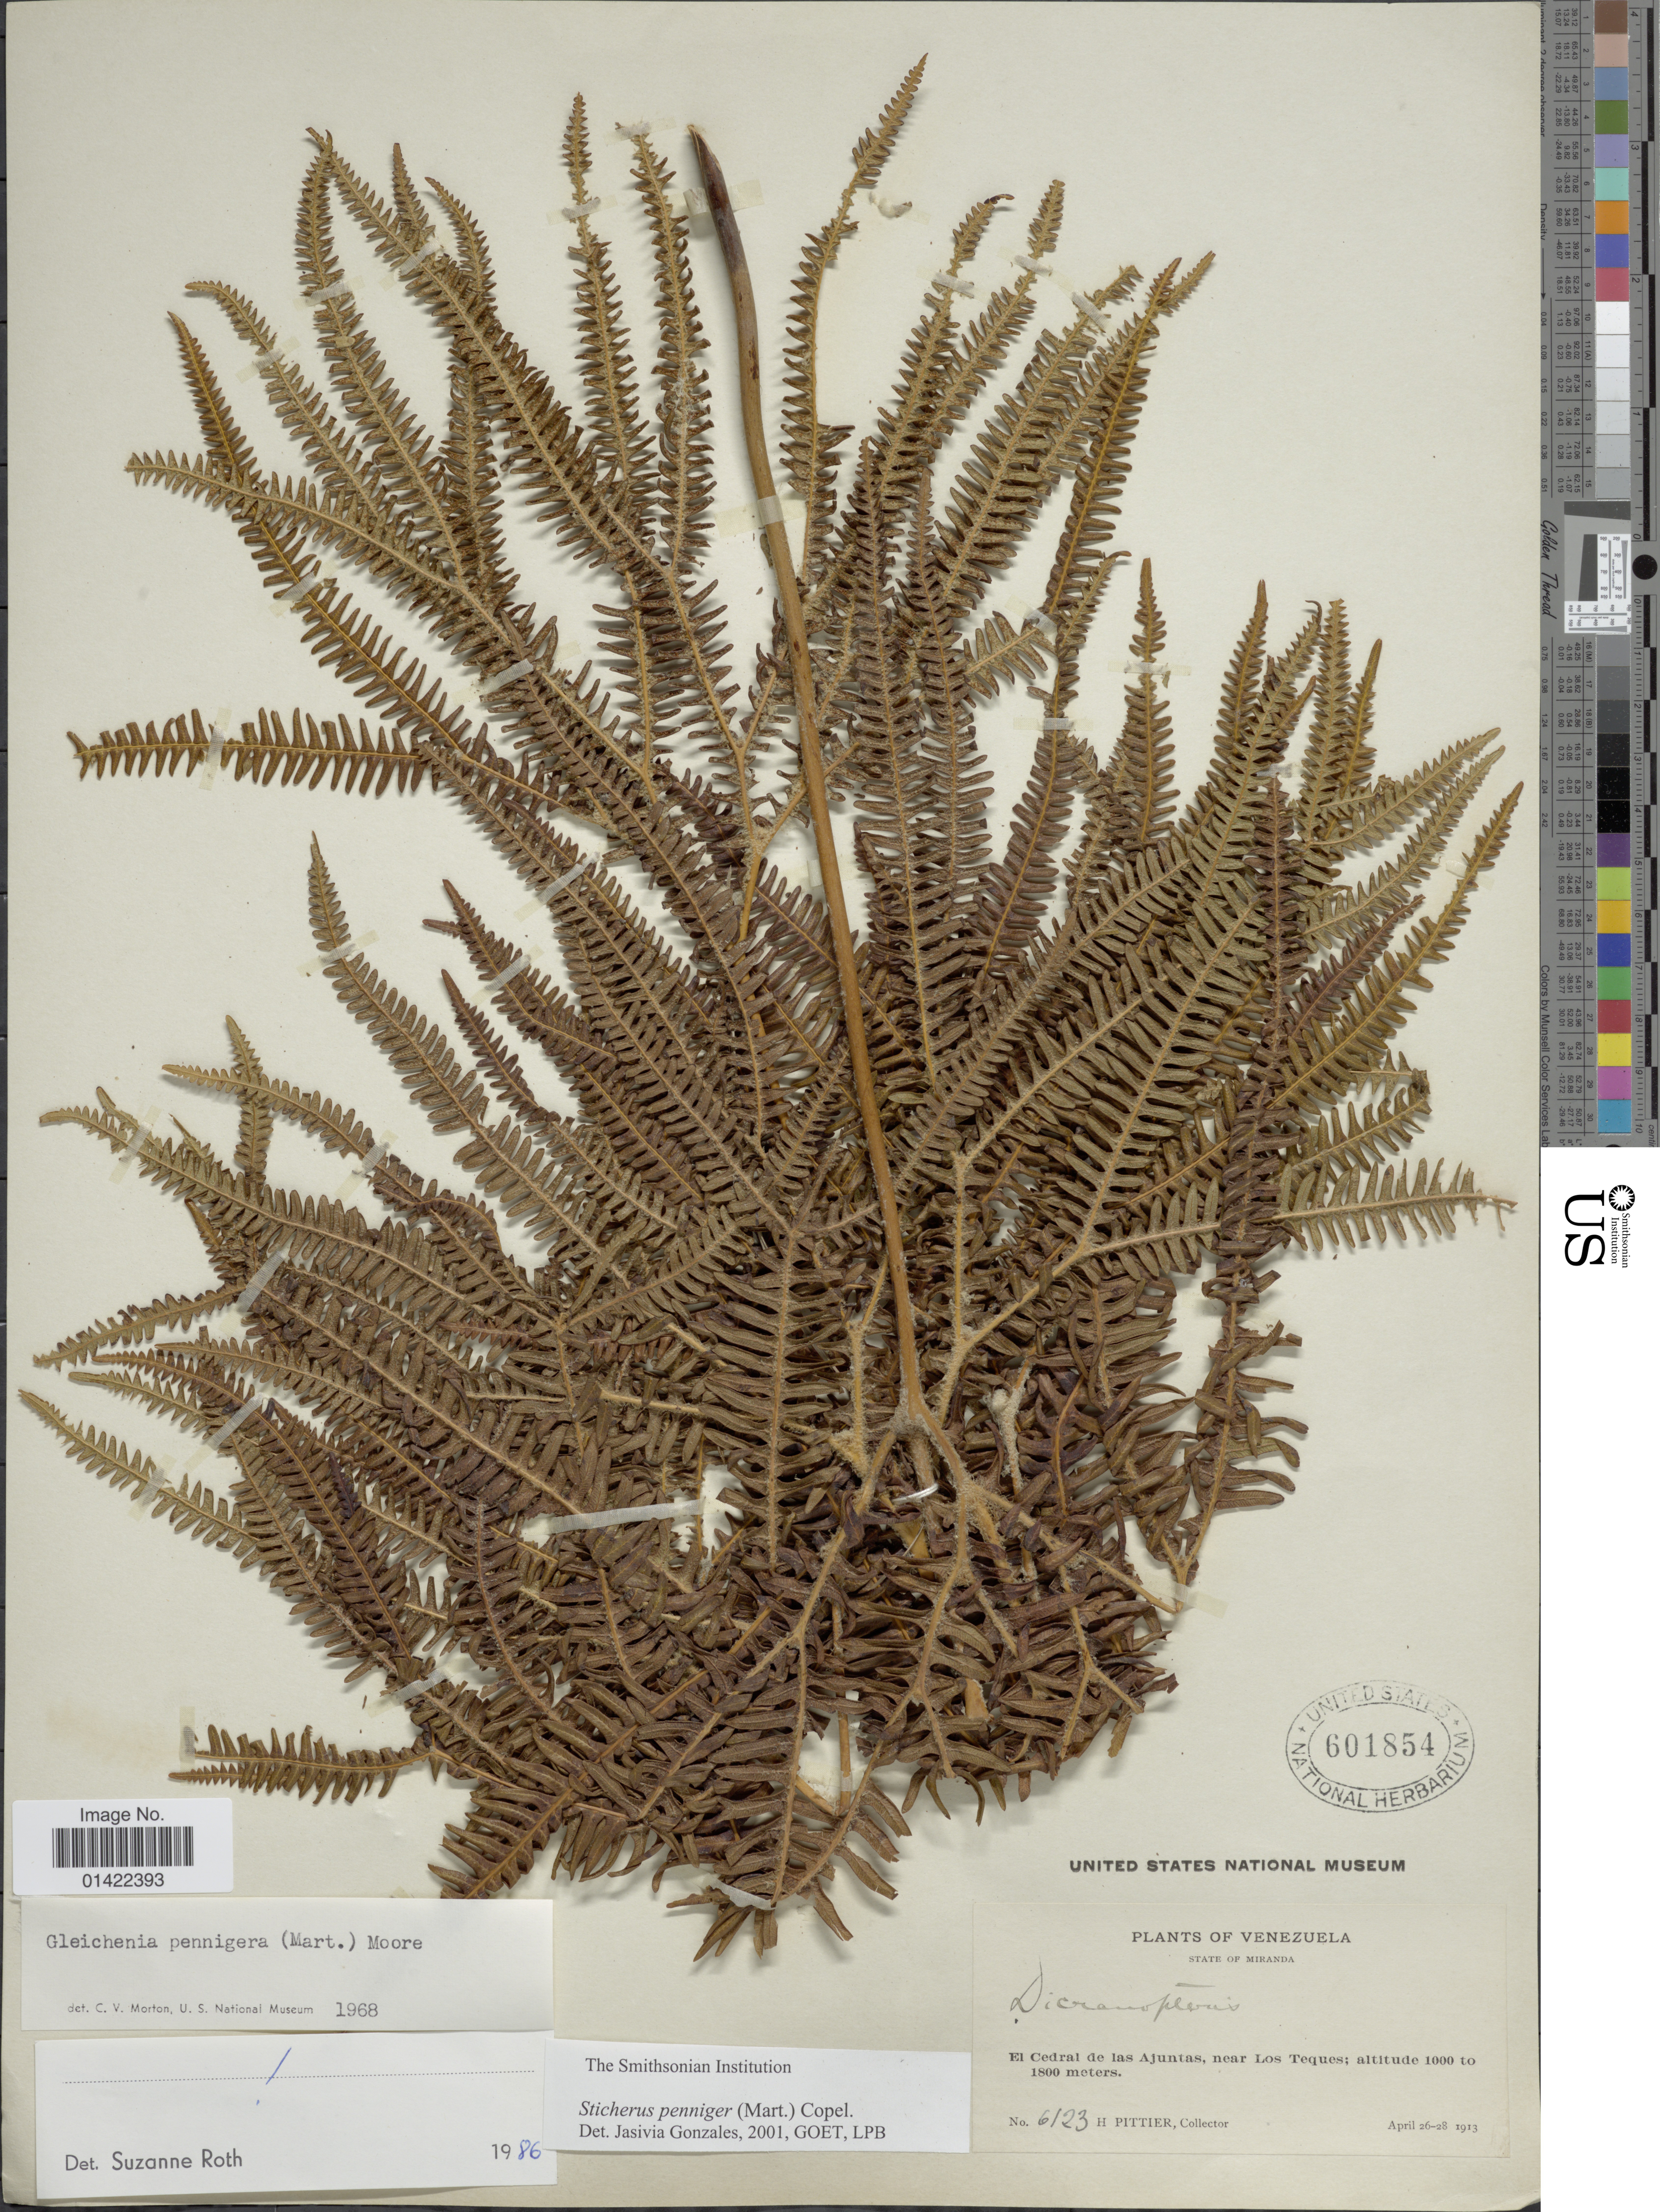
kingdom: Plantae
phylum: Tracheophyta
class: Polypodiopsida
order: Gleicheniales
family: Gleicheniaceae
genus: Sticherus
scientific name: Sticherus pruinosus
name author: (Mart.) Ching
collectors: H. F. Pittier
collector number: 6123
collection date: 1913-04-26/1913-04-28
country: Venezuela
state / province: Miranda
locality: El Cedral de las Ajuntas, near Los Teques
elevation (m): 1000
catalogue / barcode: US 601854